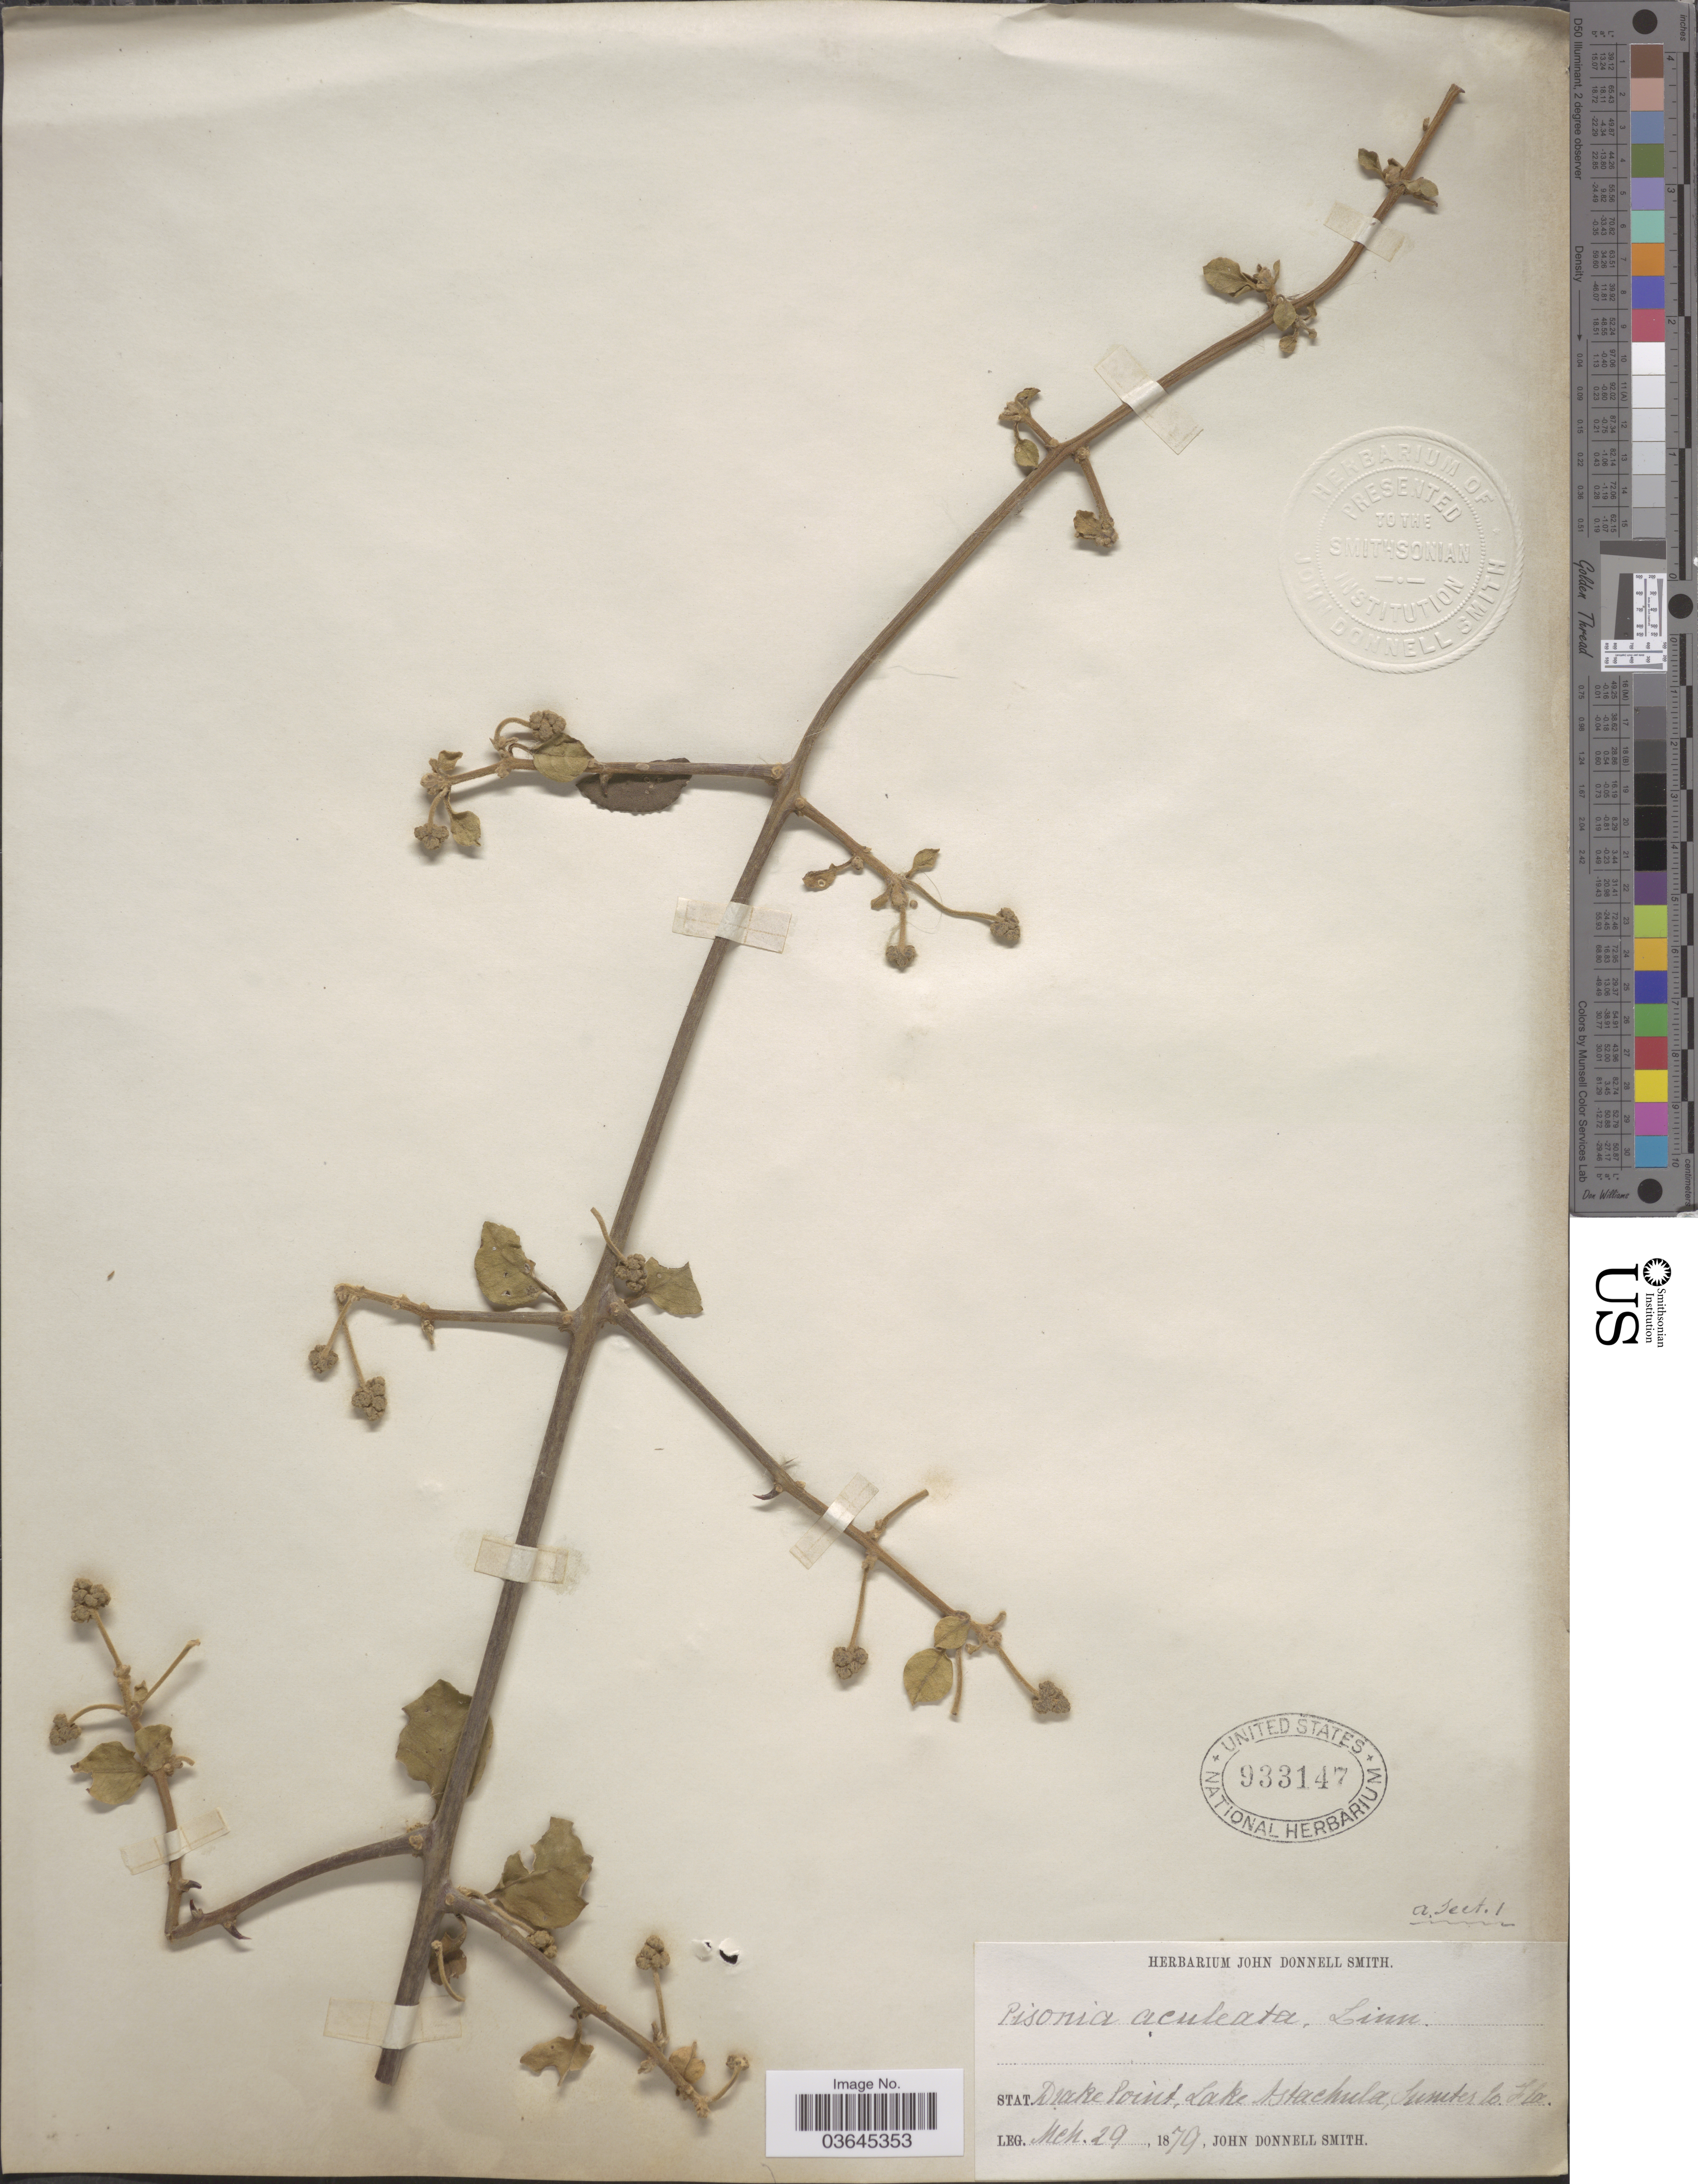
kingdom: Plantae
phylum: Tracheophyta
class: Magnoliopsida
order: Caryophyllales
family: Nyctaginaceae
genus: Pisonia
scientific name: Pisonia aculeata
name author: L.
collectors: J. Donnell Smith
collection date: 1879-03-29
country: United States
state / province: Florida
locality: Stat. Drake Point, Lake Astachula, Sumter Co.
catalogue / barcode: US 933147